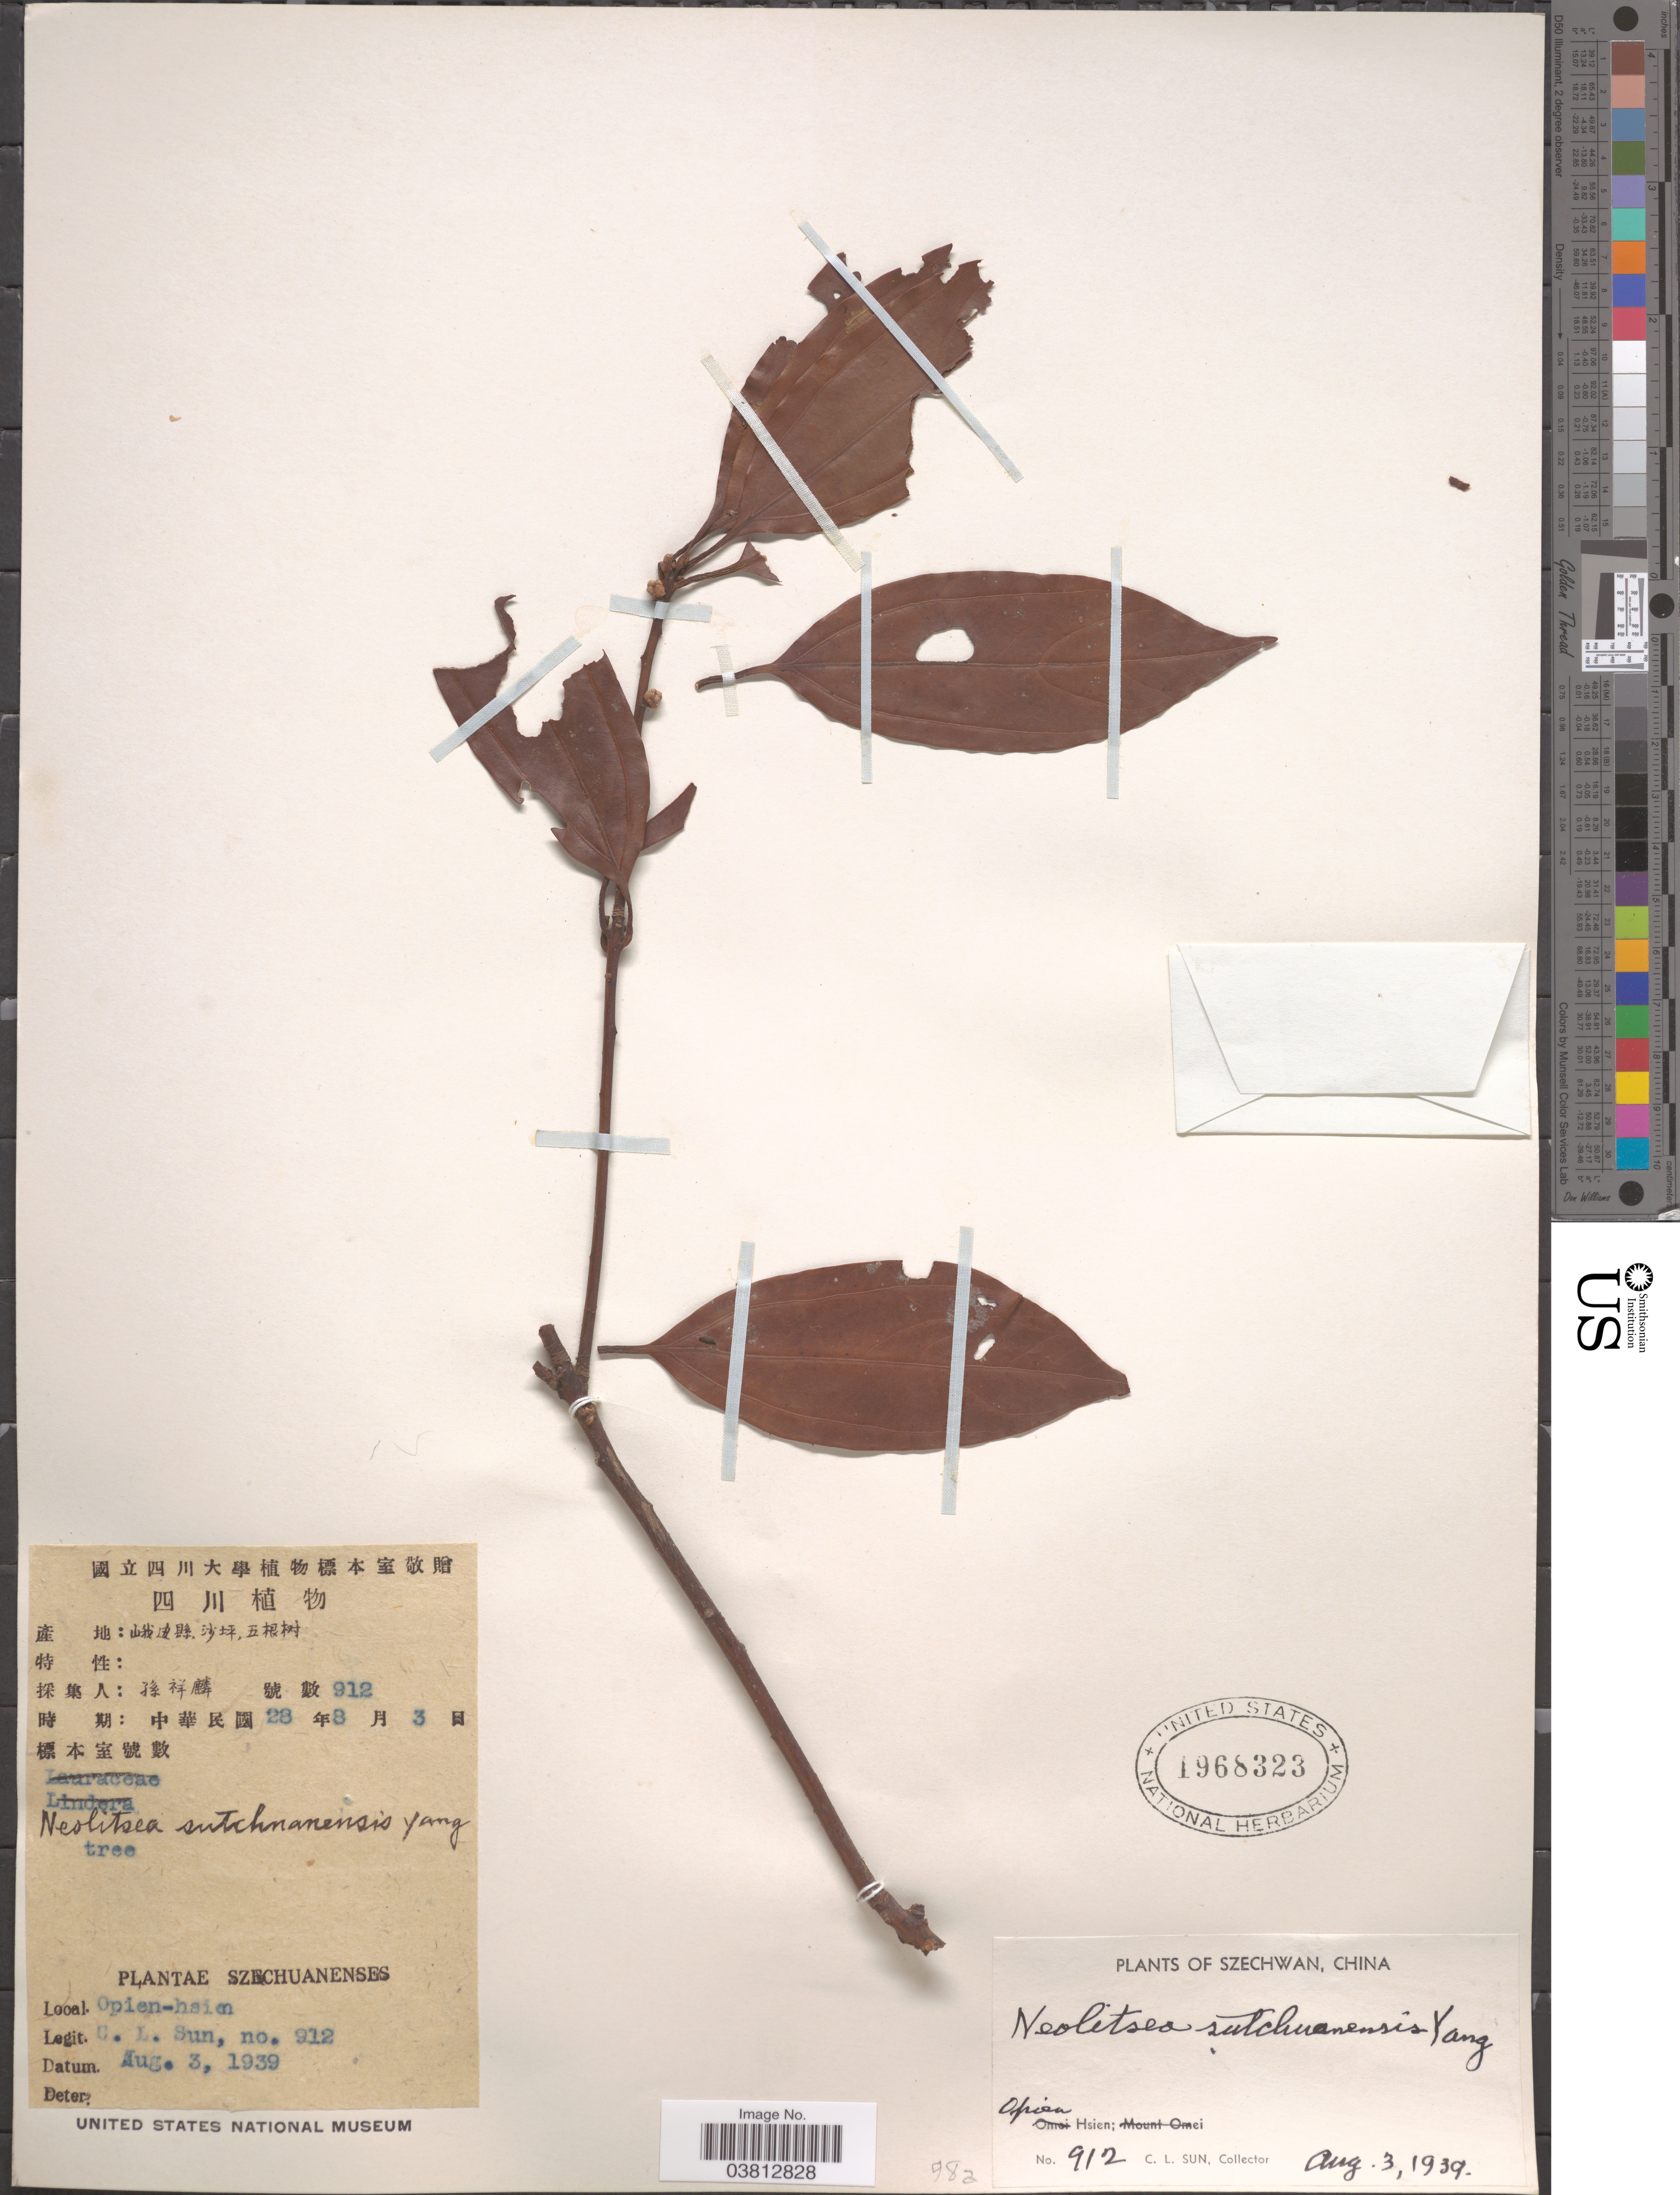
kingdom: Plantae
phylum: Tracheophyta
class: Magnoliopsida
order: Laurales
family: Lauraceae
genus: Neolitsea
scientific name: Neolitsea sutchuanensis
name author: Y.C. Yang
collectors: C. Sun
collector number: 912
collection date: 1939-08-03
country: China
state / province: Sichuan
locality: Szechwan. Opien Hsien.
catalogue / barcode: US 1968323